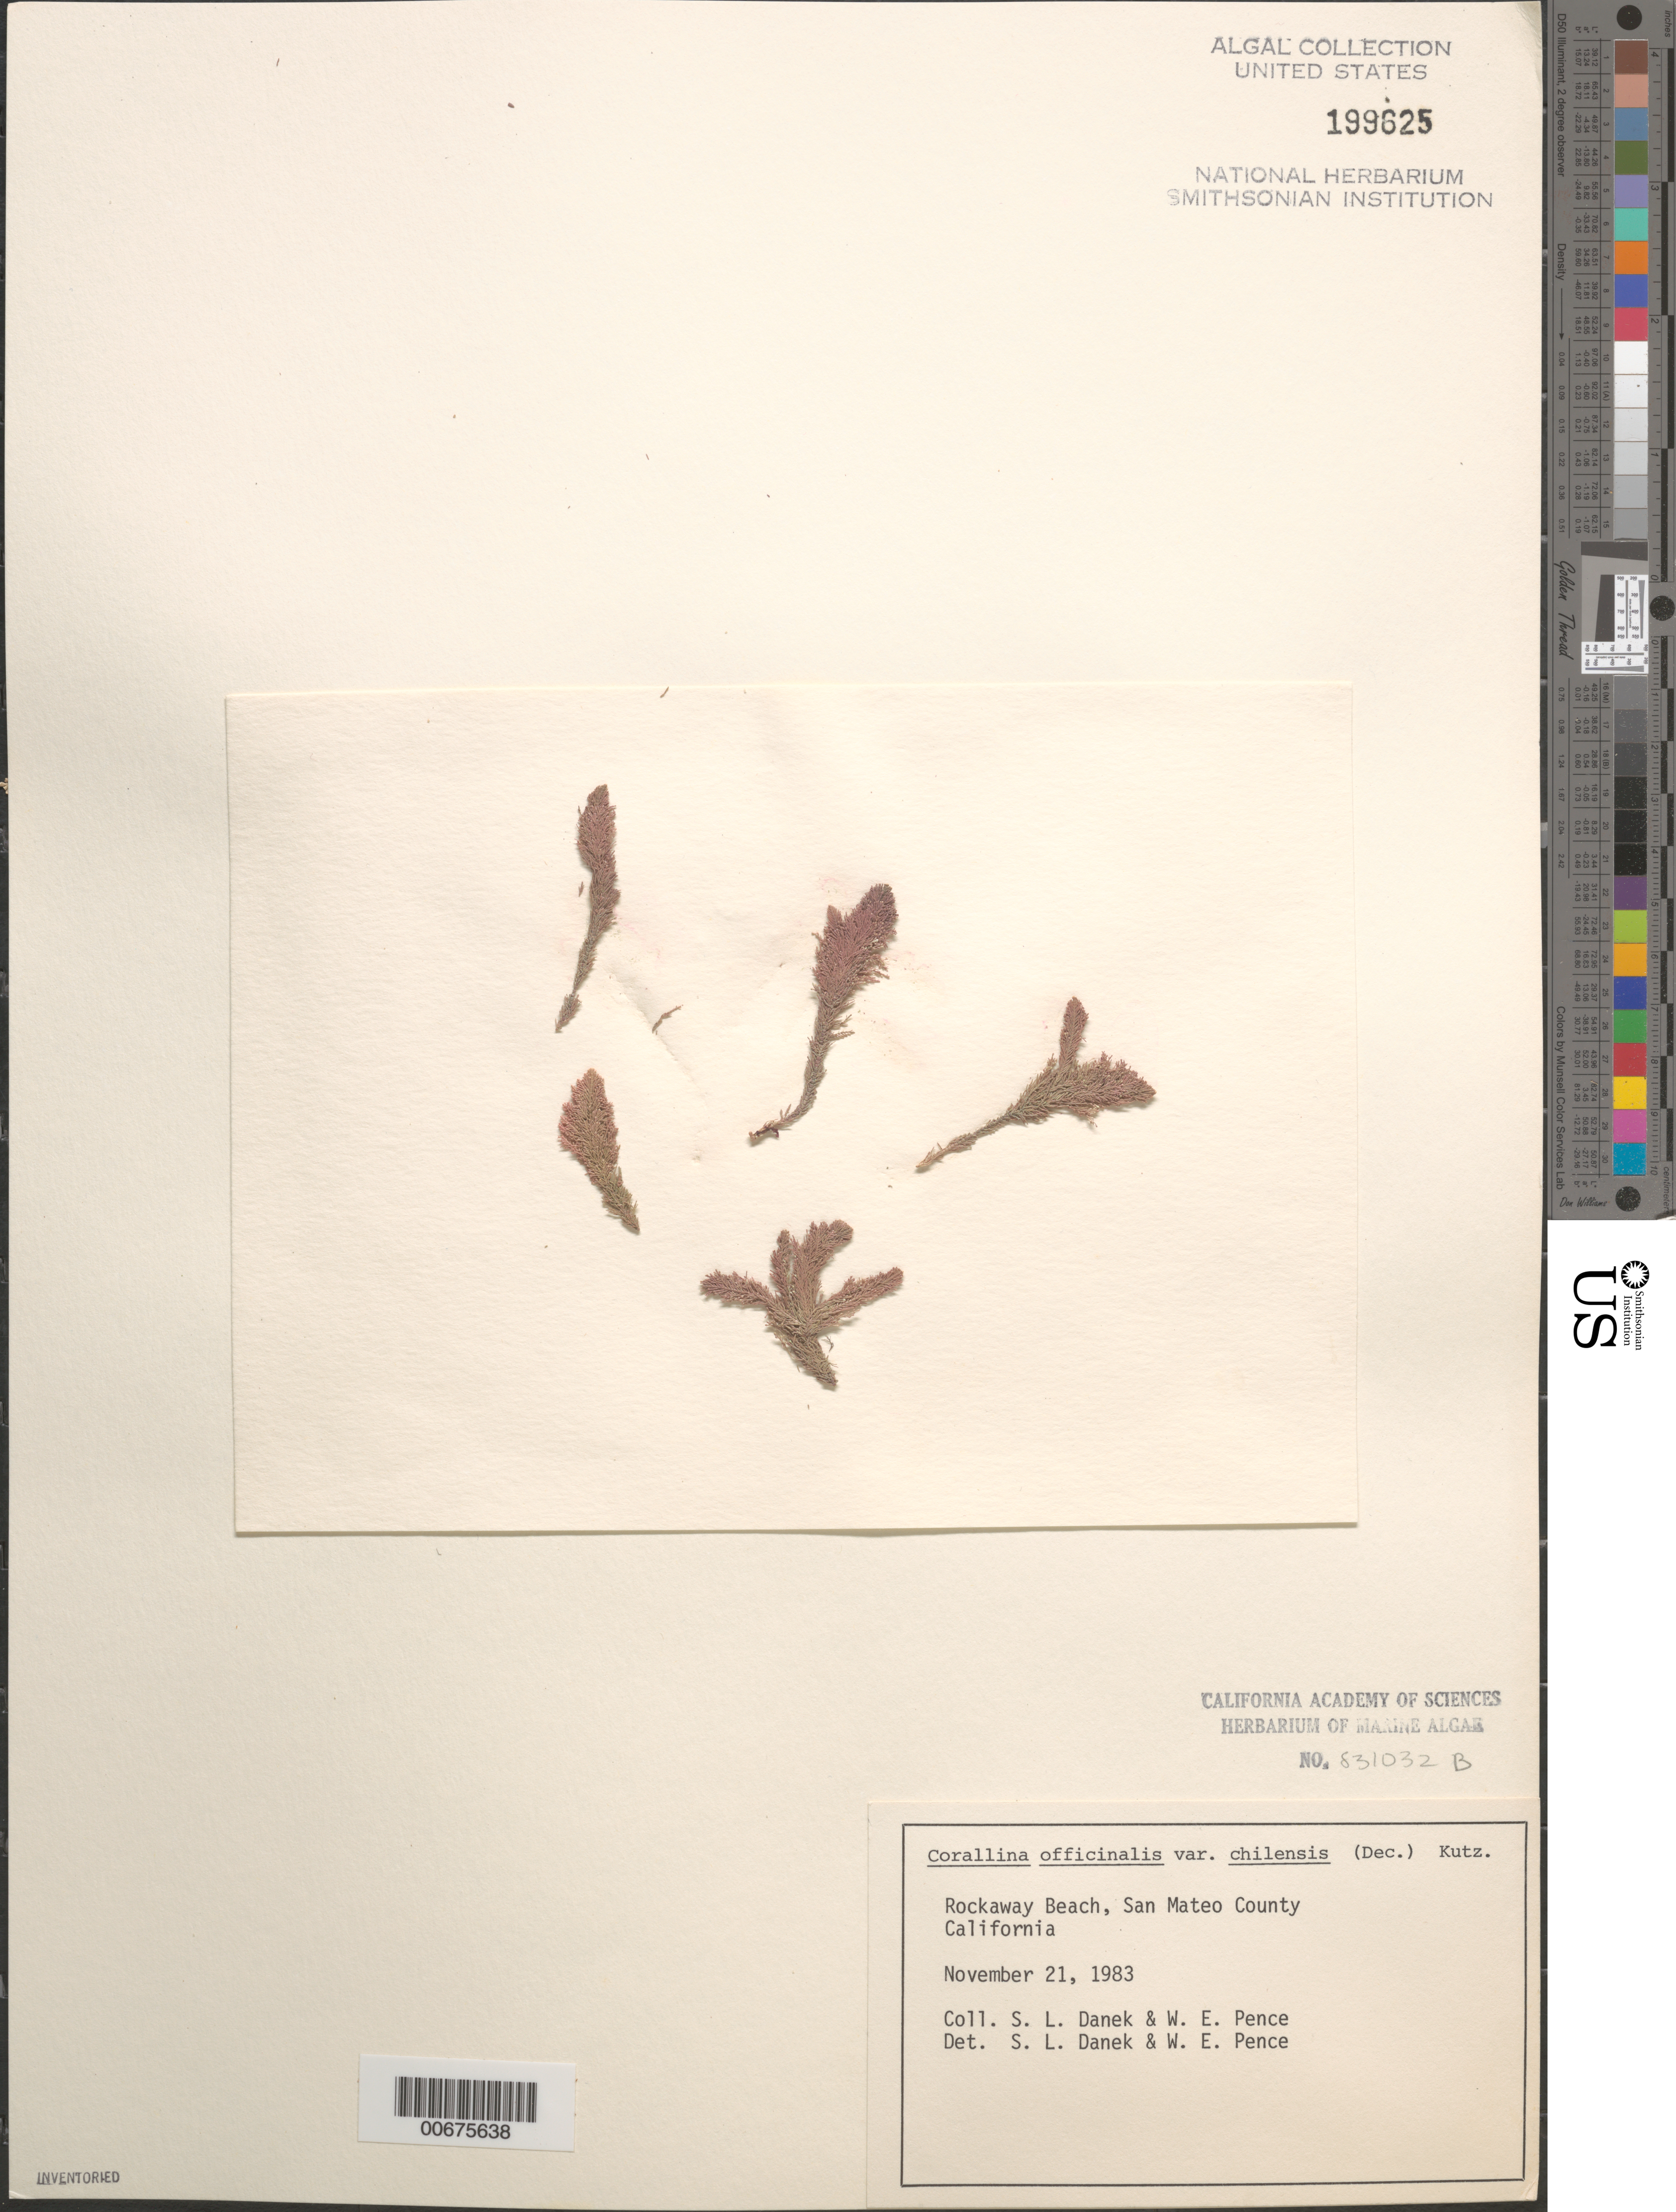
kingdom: Plantae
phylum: Rhodophyta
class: Florideophyceae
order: Corallinales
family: Corallinaceae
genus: Corallina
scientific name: Corallina officinalis var. chilensis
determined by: Danek, S. L.; Pense, W. E.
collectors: S. Danek & W. Pense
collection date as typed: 21 Nov 1983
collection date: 1983-11-21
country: United States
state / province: California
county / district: San Mateo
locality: Rockaway Beach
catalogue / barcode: US 199625